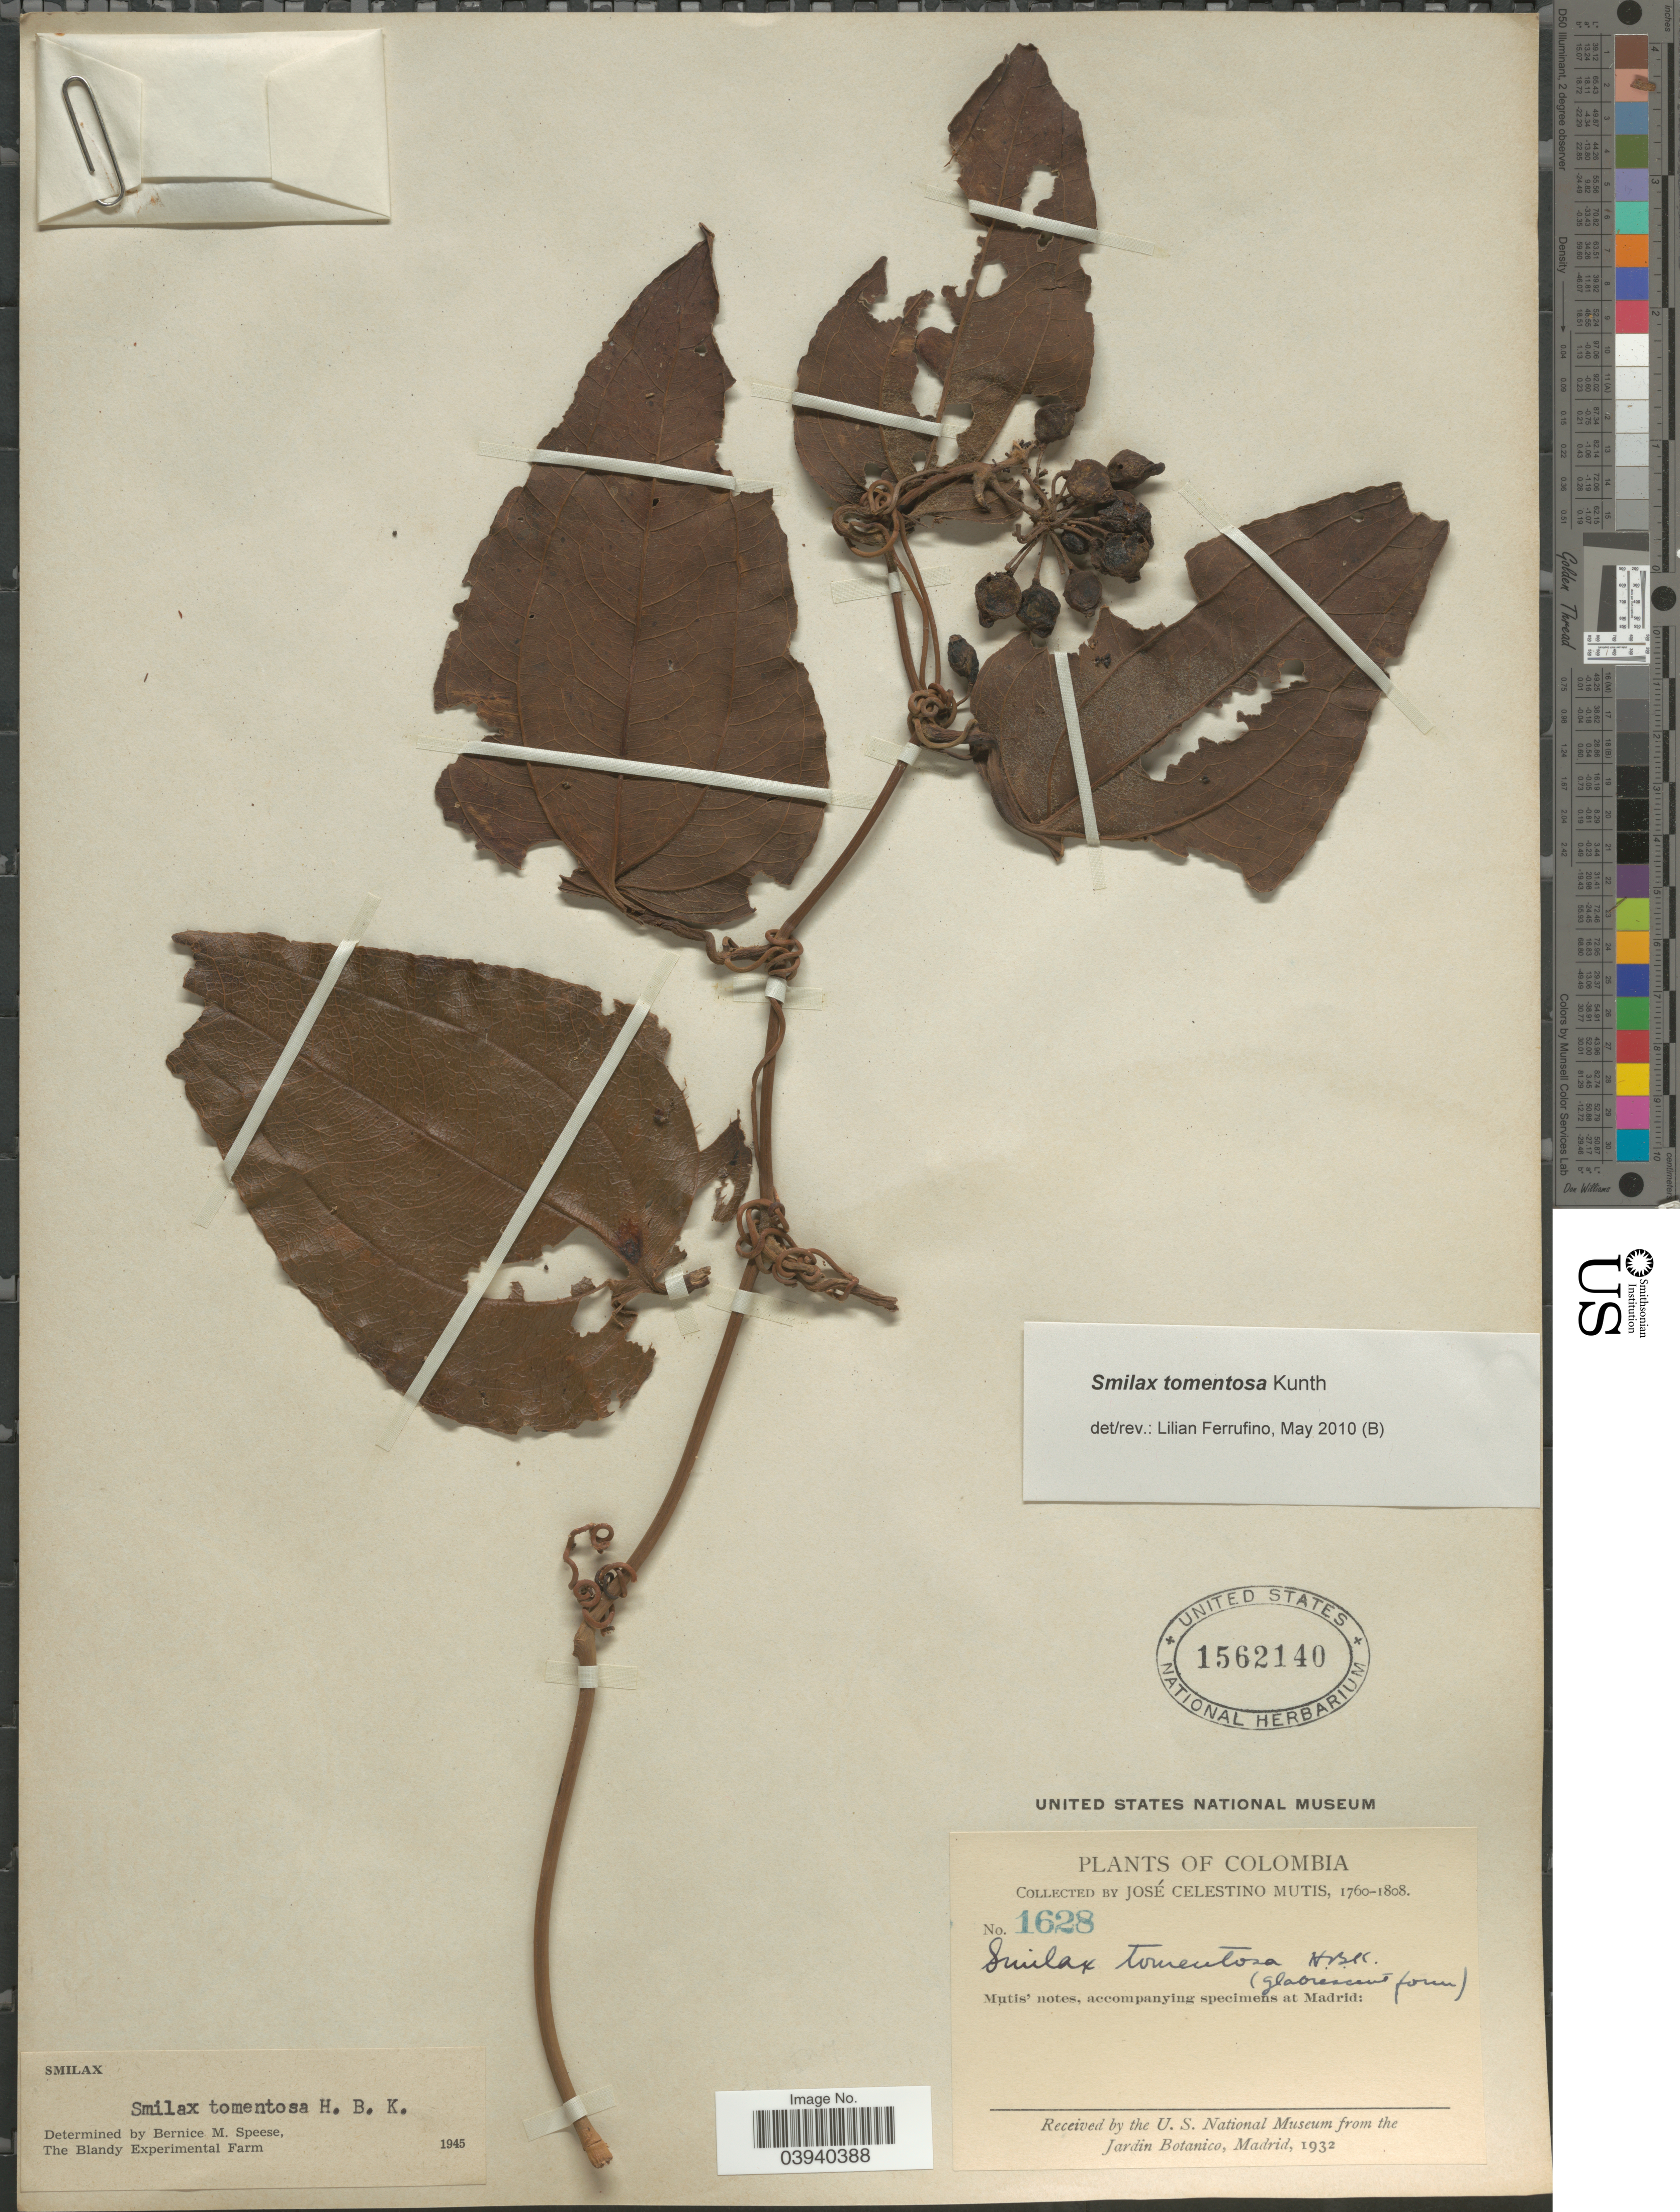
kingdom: Plantae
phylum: Tracheophyta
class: Liliopsida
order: Liliales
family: Smilacaceae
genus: Smilax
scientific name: Smilax tomentosa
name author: Kunth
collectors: J. C. B. Mutis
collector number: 1628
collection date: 1760/1808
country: Colombia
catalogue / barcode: US 1562140